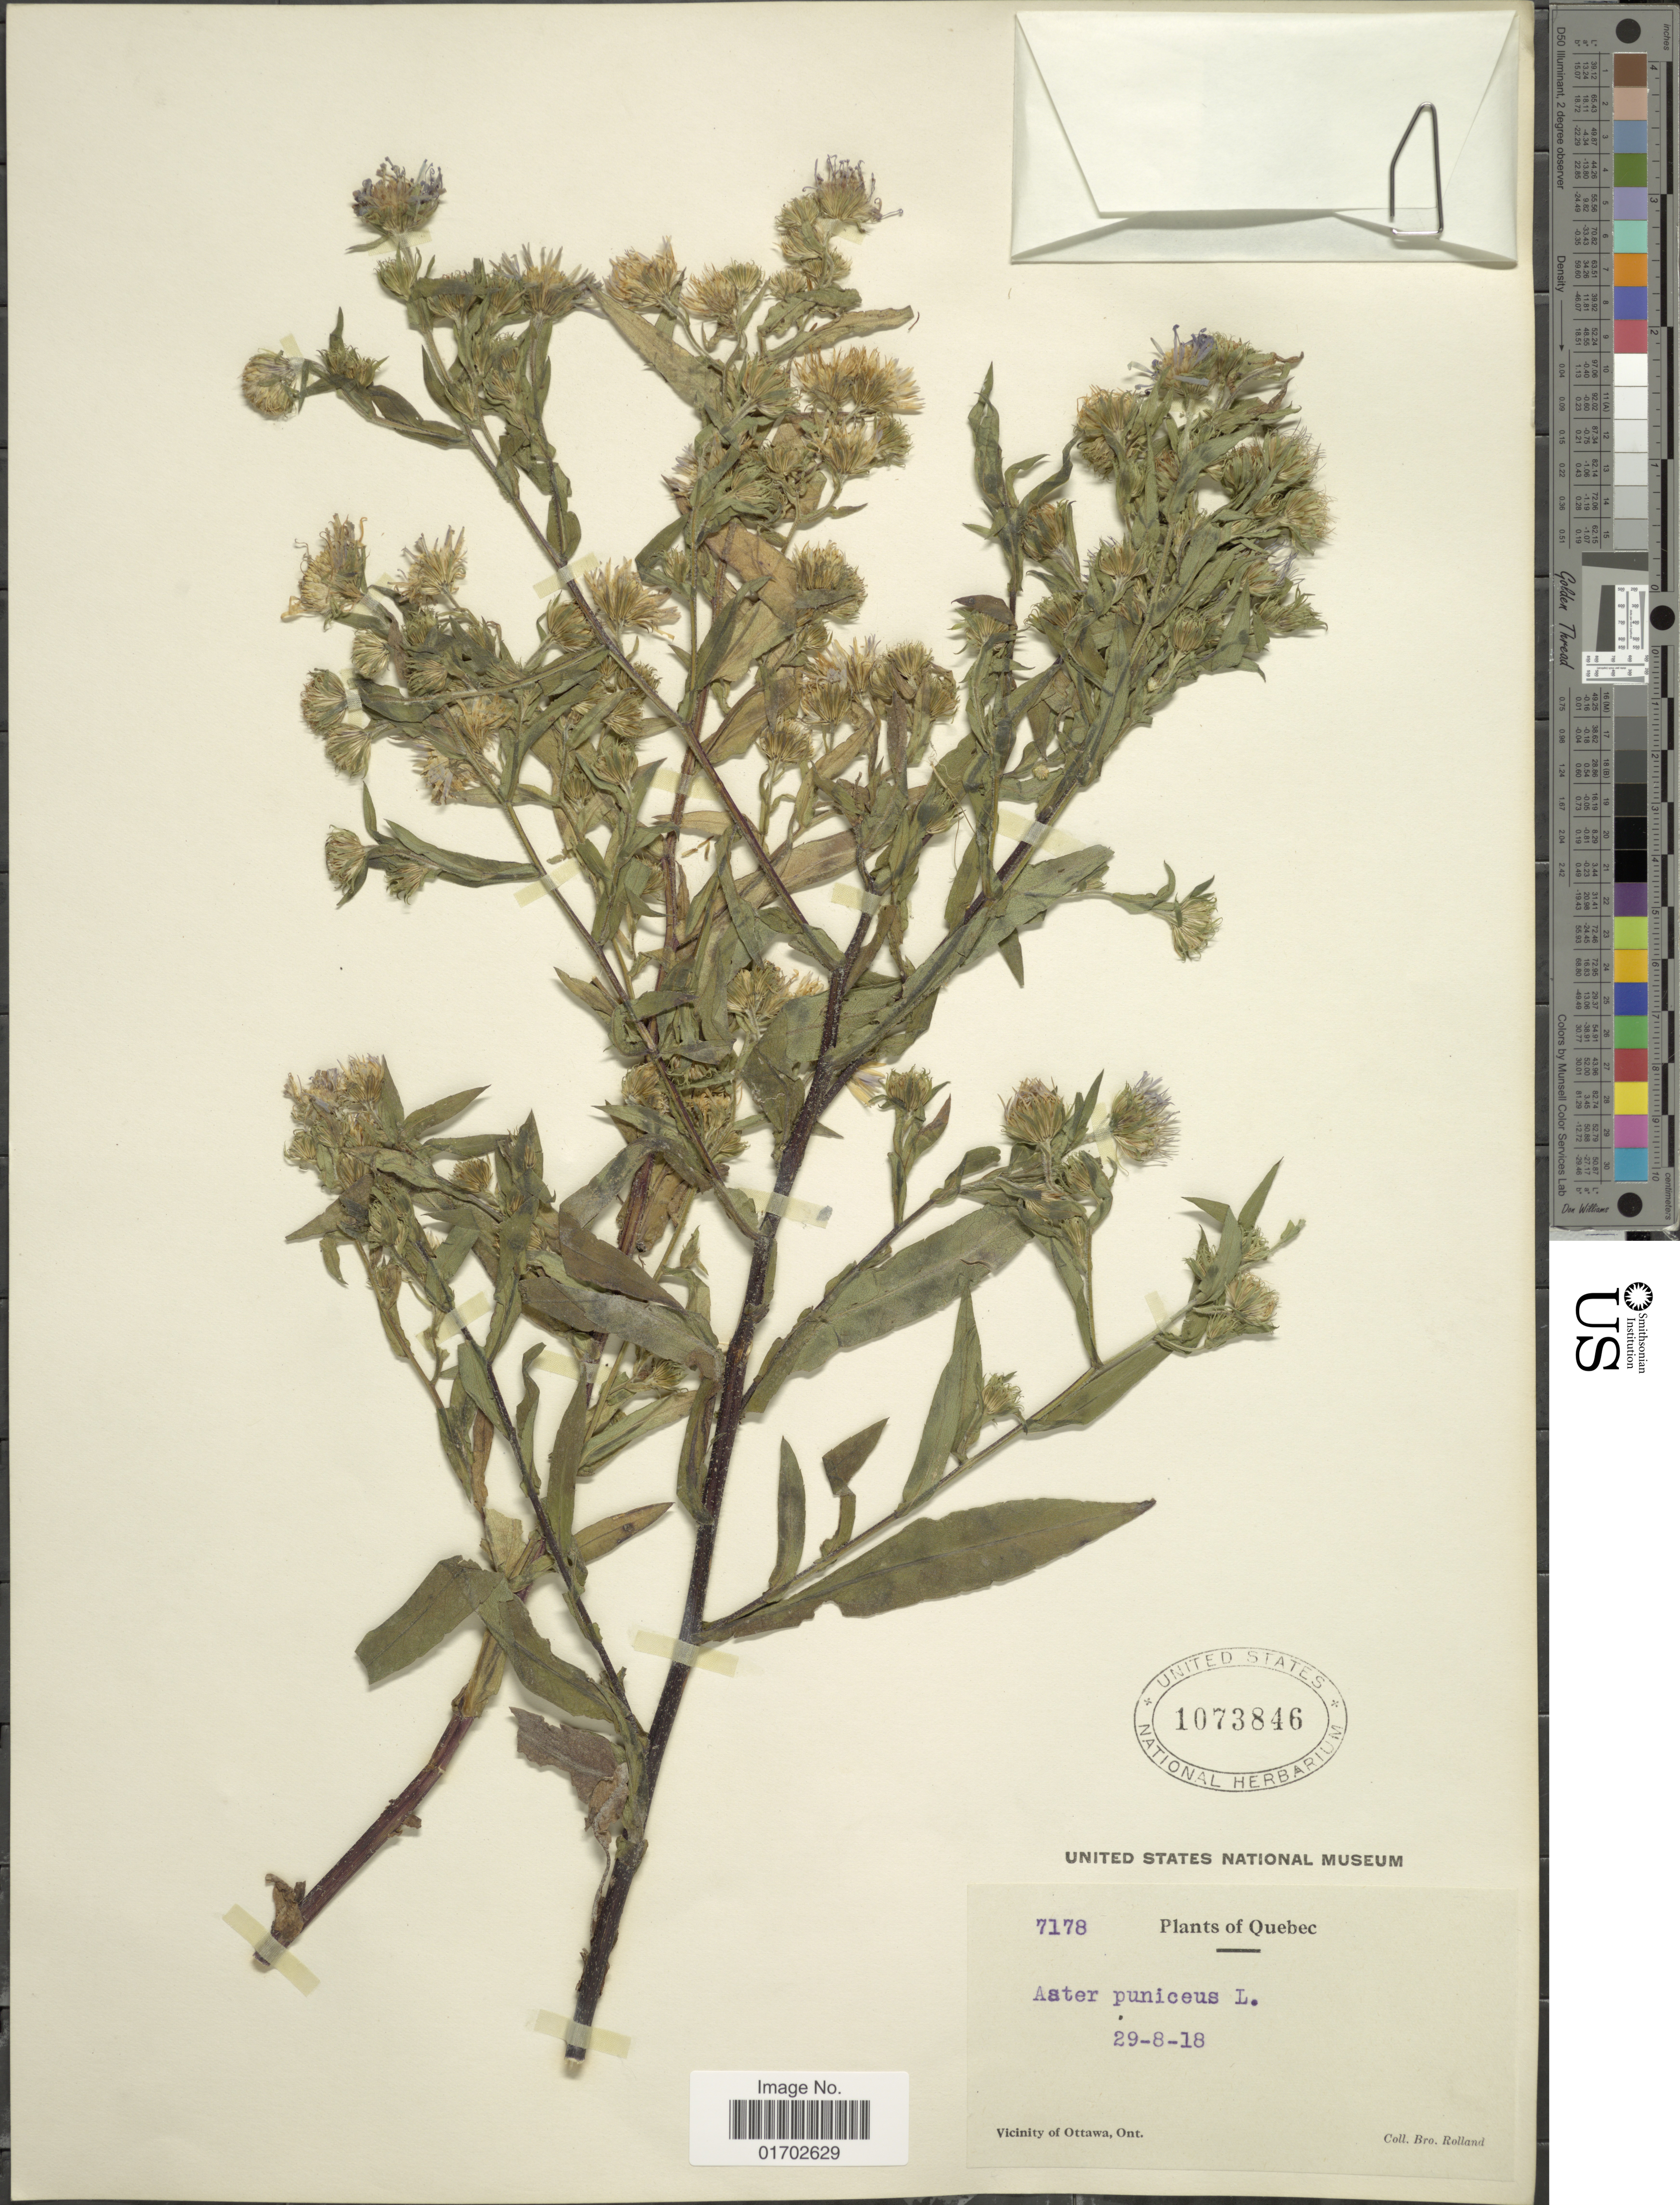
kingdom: Plantae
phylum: Tracheophyta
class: Magnoliopsida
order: Asterales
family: Asteraceae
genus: Symphyotrichum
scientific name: Symphyotrichum puniceum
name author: (L.) Á. Löve & D. Löve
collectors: B. Rolland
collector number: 7178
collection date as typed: Transcribed d/m/y: 29/8/18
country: Canada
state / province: Ontario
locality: Quebec, vicinity of ottawa, Ont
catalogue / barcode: US 1073846